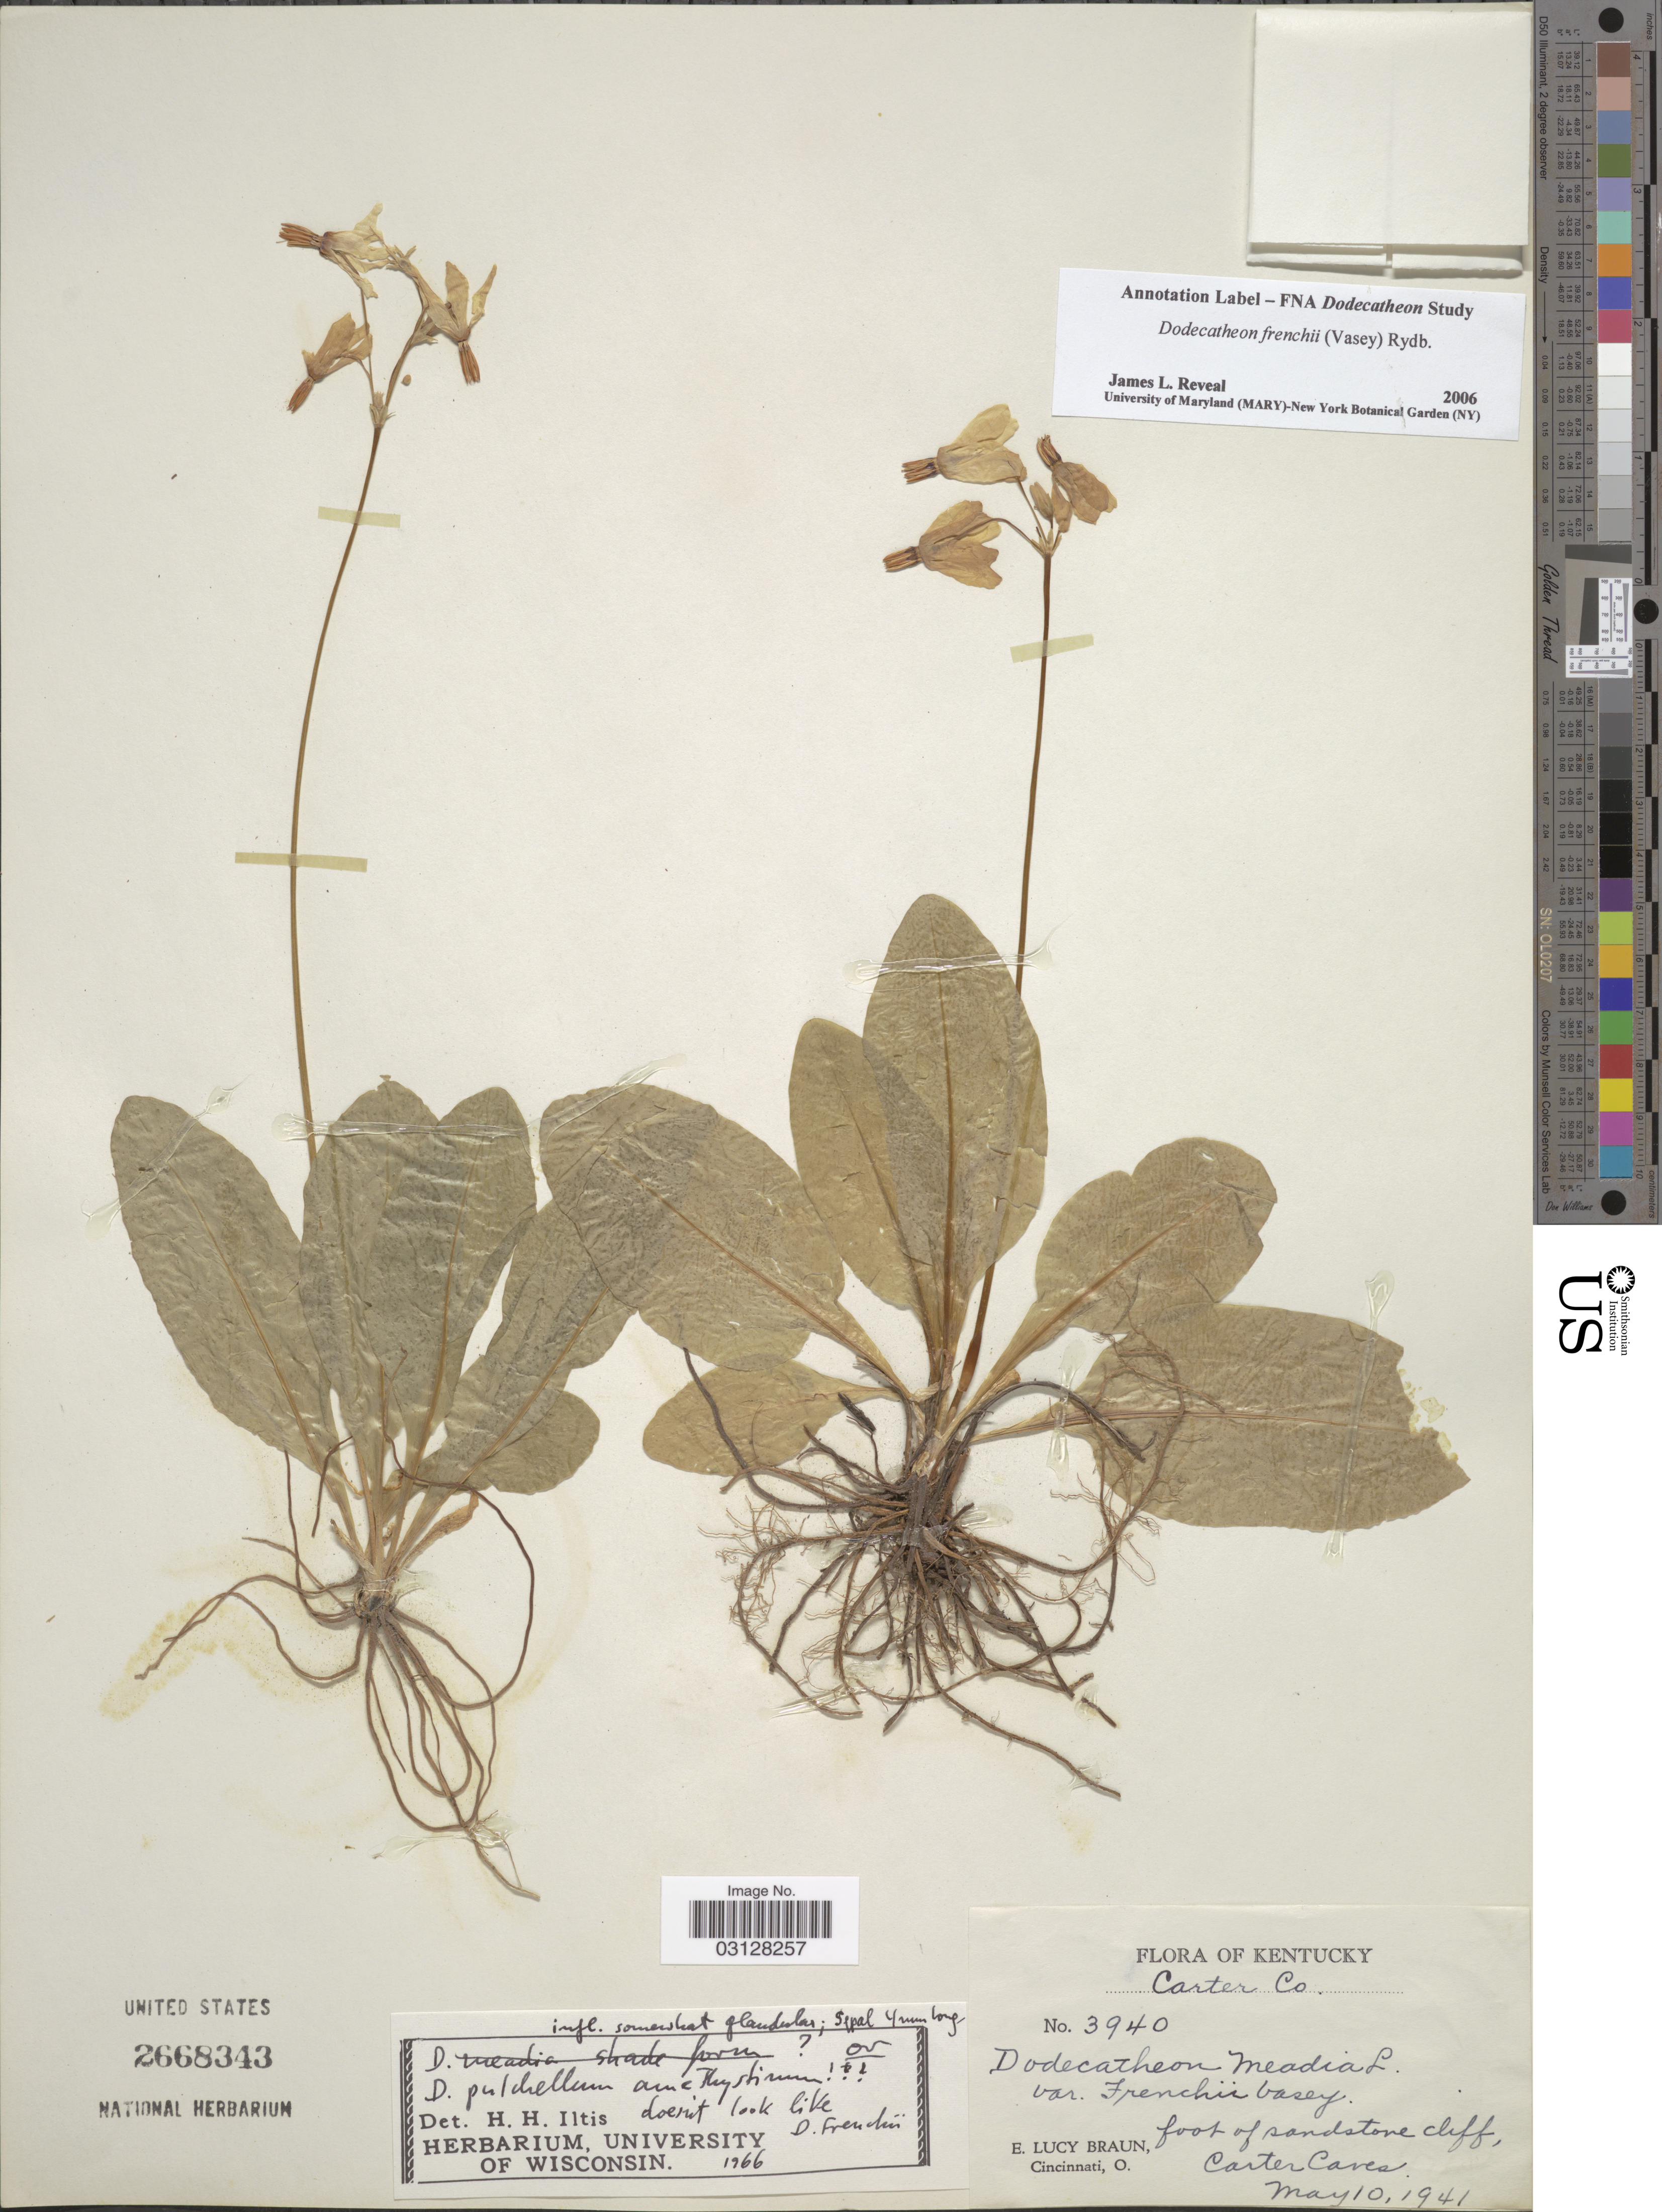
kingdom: Plantae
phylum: Tracheophyta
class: Magnoliopsida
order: Ericales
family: Primulaceae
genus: Dodecatheon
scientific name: Dodecatheon frenchii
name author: (Vasey) Rydb.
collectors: E. L. Braun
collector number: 3940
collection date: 1941-05-10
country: United States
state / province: Kentucky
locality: Carter Co. Foot of sandstone cliff, Carter Caves.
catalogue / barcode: US 2668343